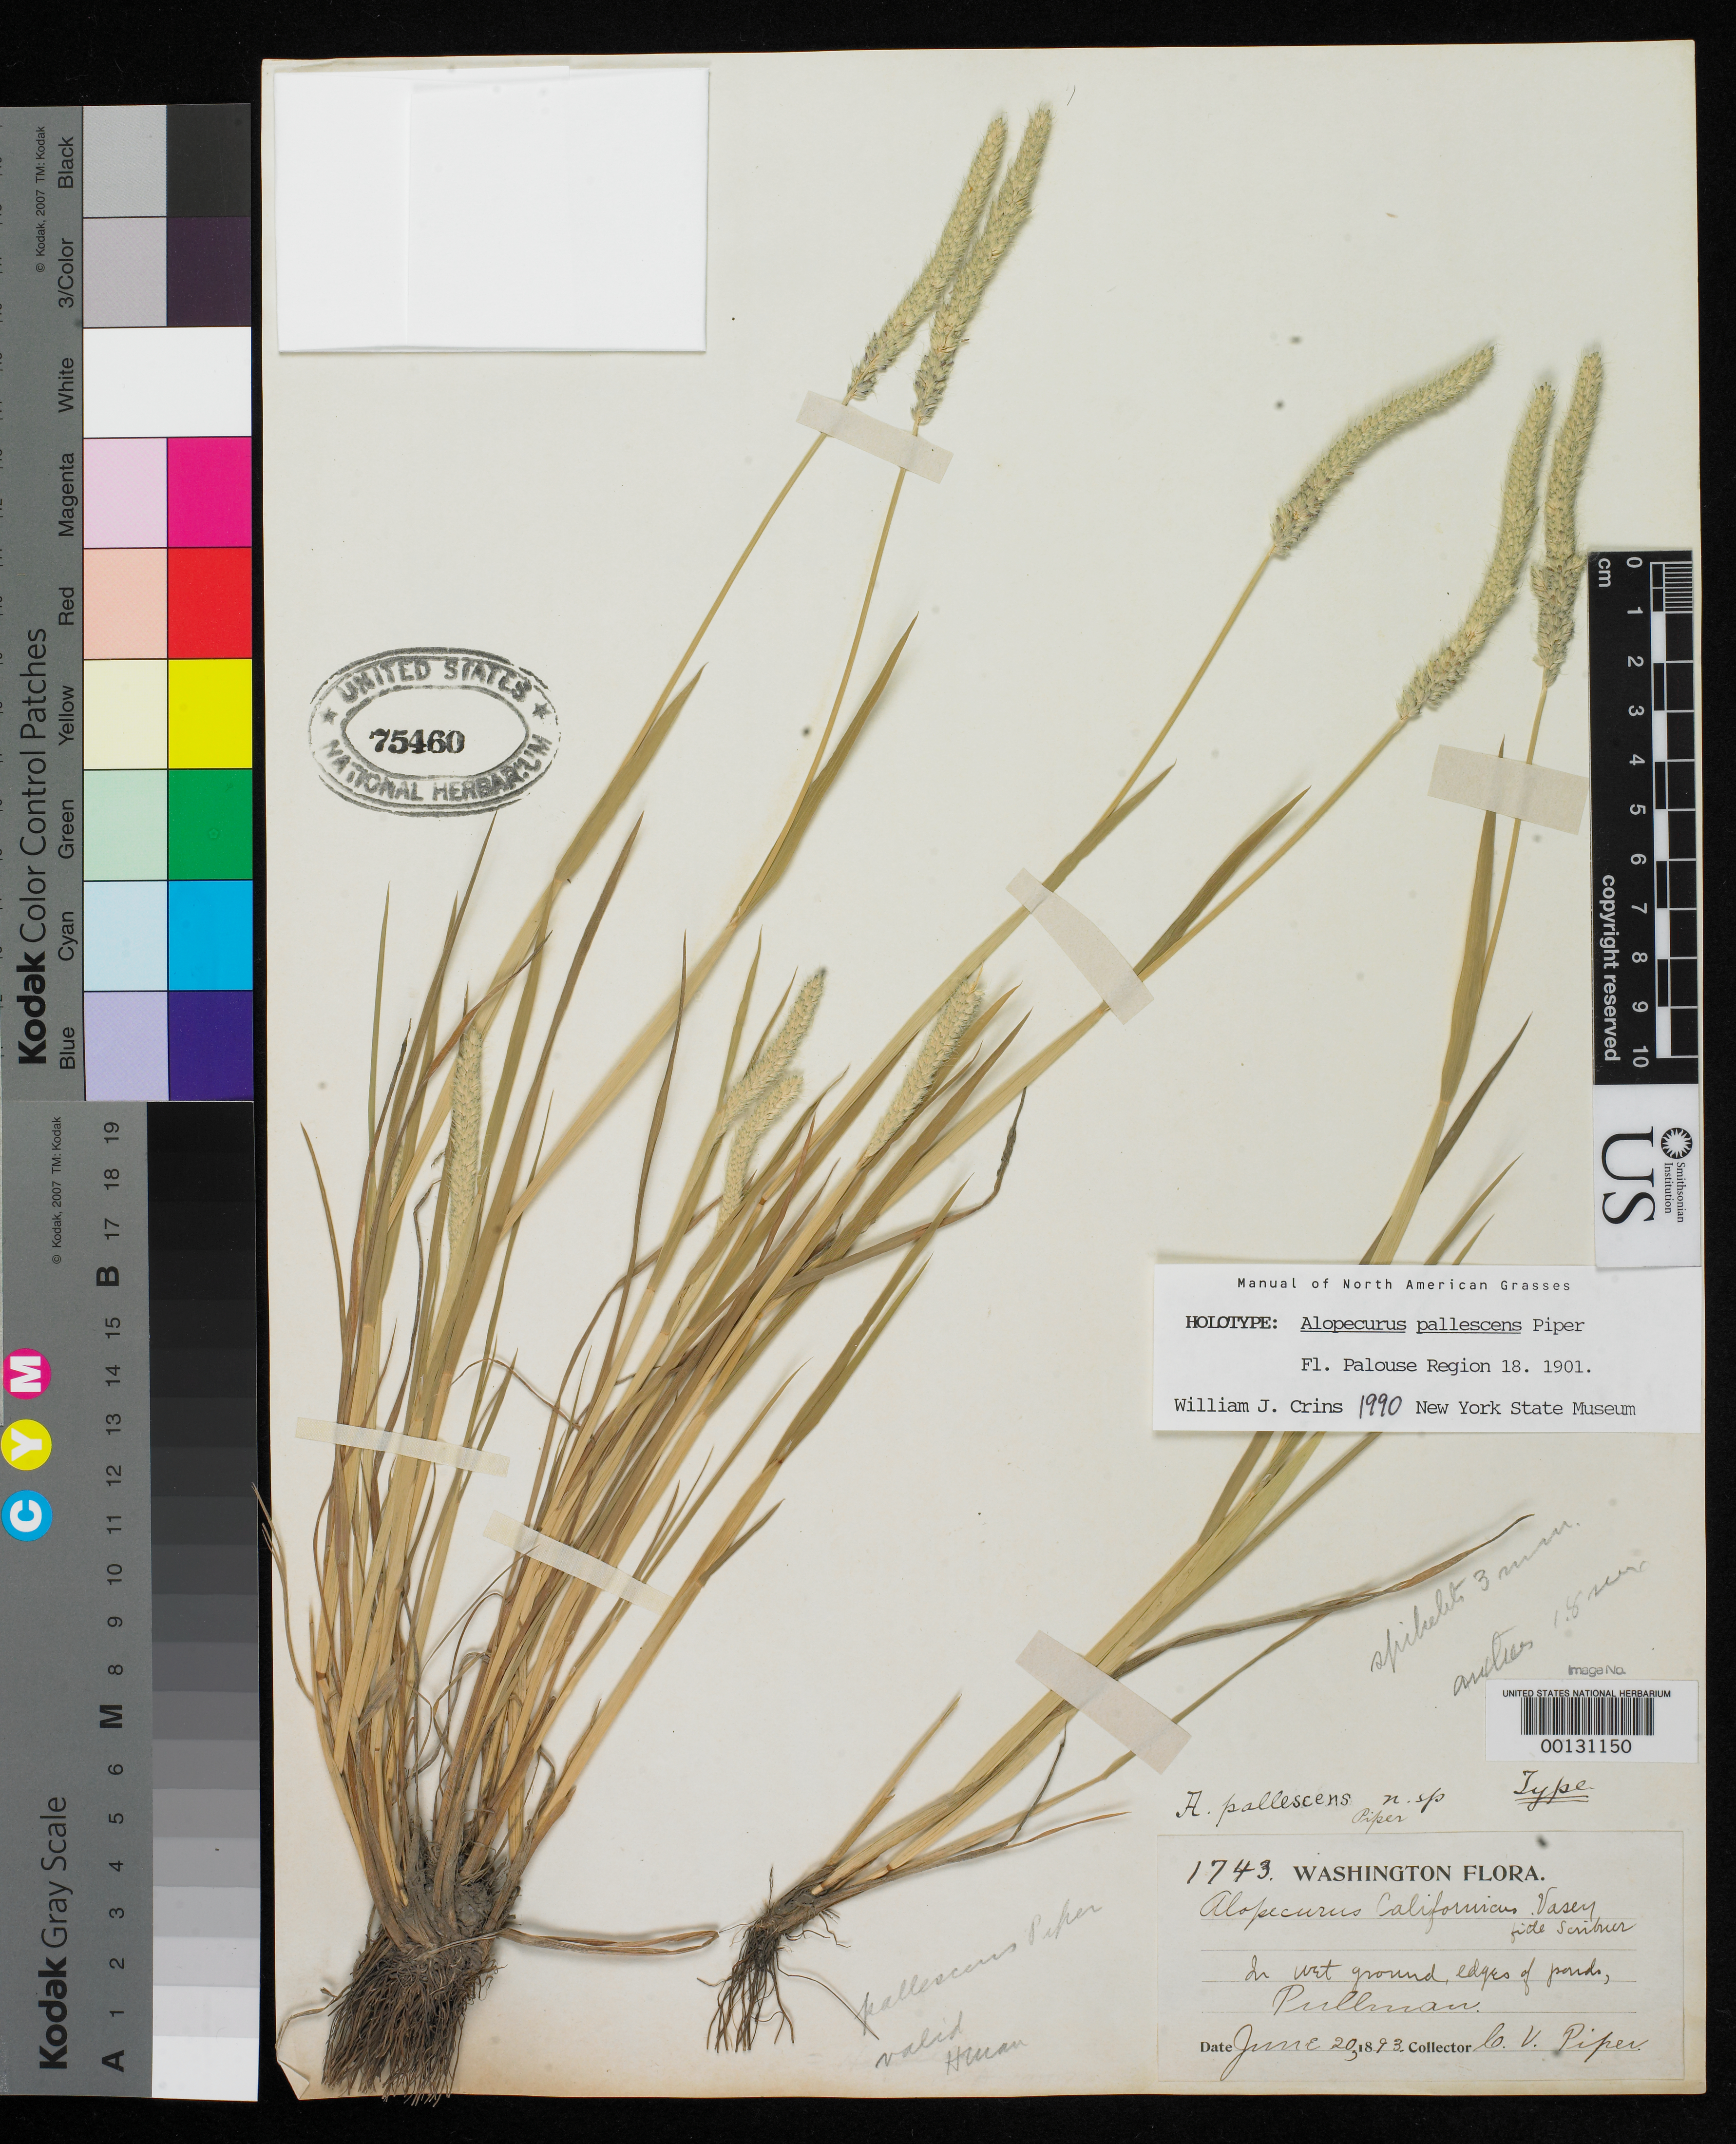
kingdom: Plantae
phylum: Tracheophyta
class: Liliopsida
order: Poales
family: Poaceae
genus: Alopecurus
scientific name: Alopecurus pallescens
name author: Piper & Beattie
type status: Holotype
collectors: C. V. Piper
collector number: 1743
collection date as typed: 20 Jun 1893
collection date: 1893-06-20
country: United States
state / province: Washington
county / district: Whitman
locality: Pullman.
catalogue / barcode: US 75460